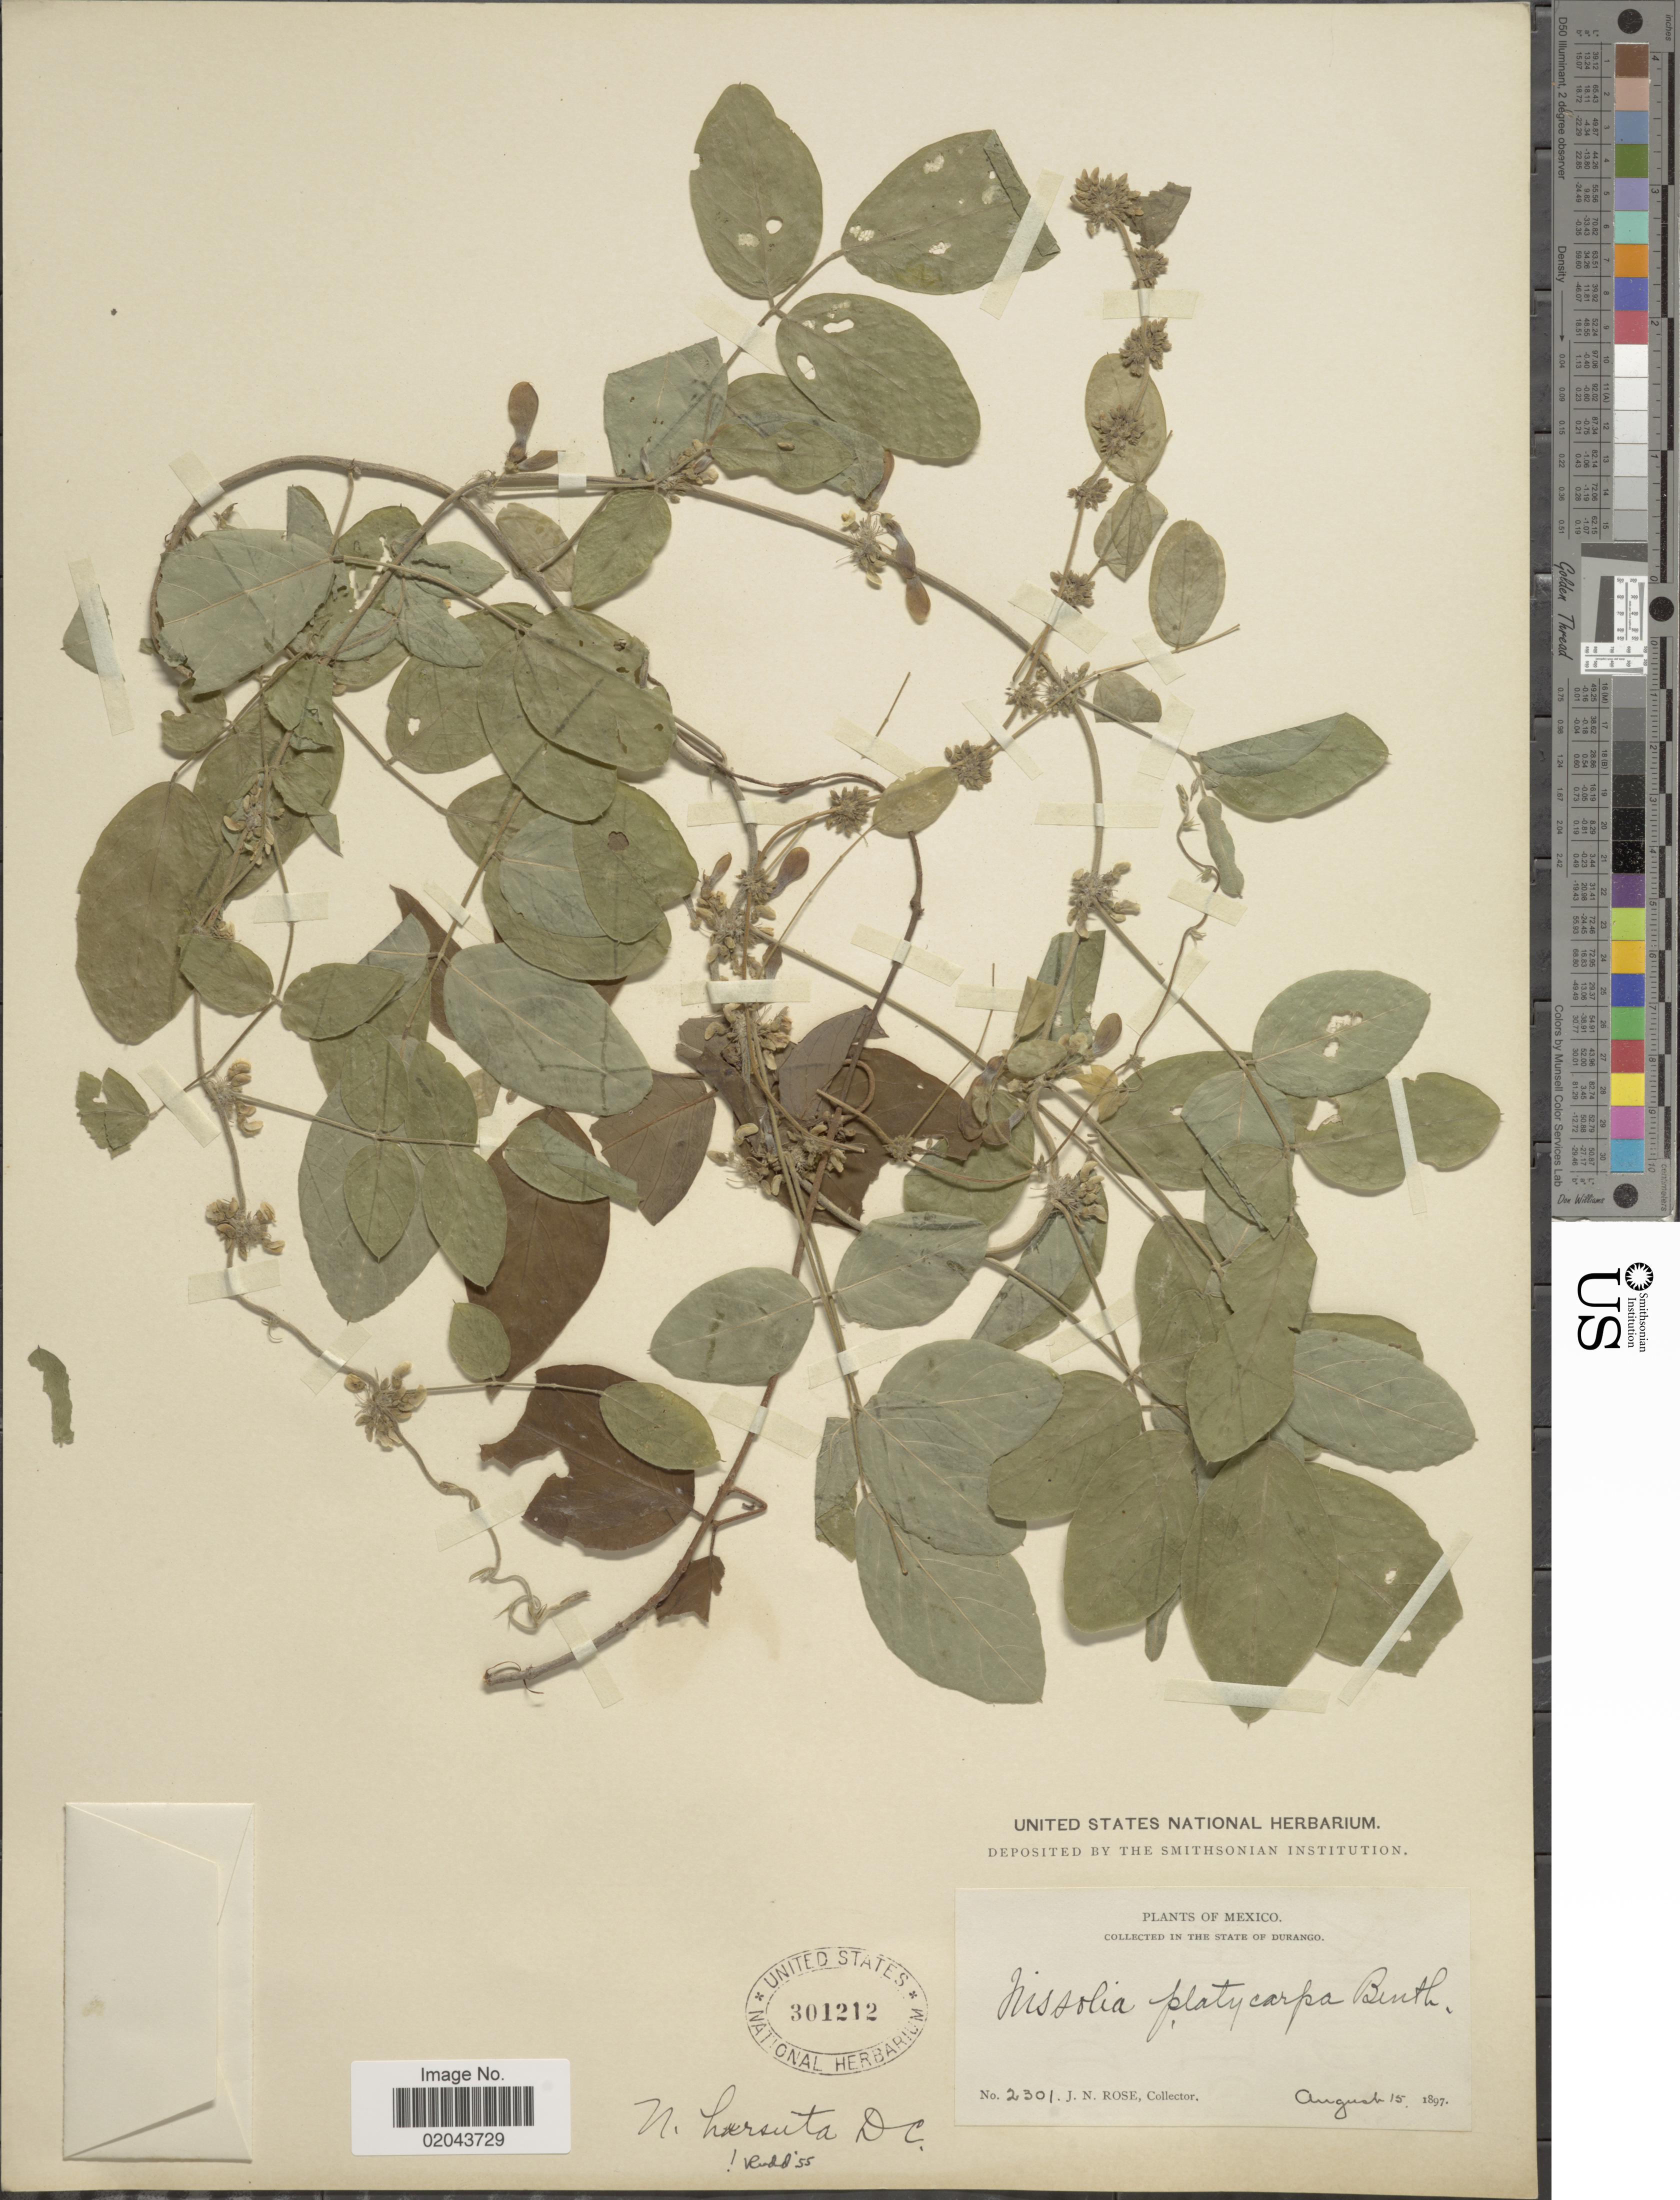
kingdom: Plantae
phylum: Tracheophyta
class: Magnoliopsida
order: Fabales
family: Fabaceae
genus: Nissolia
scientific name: Nissolia microptera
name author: Poir.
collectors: J. N. Rose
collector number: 2301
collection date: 1897-08-15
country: Mexico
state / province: Durango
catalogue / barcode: US 301212